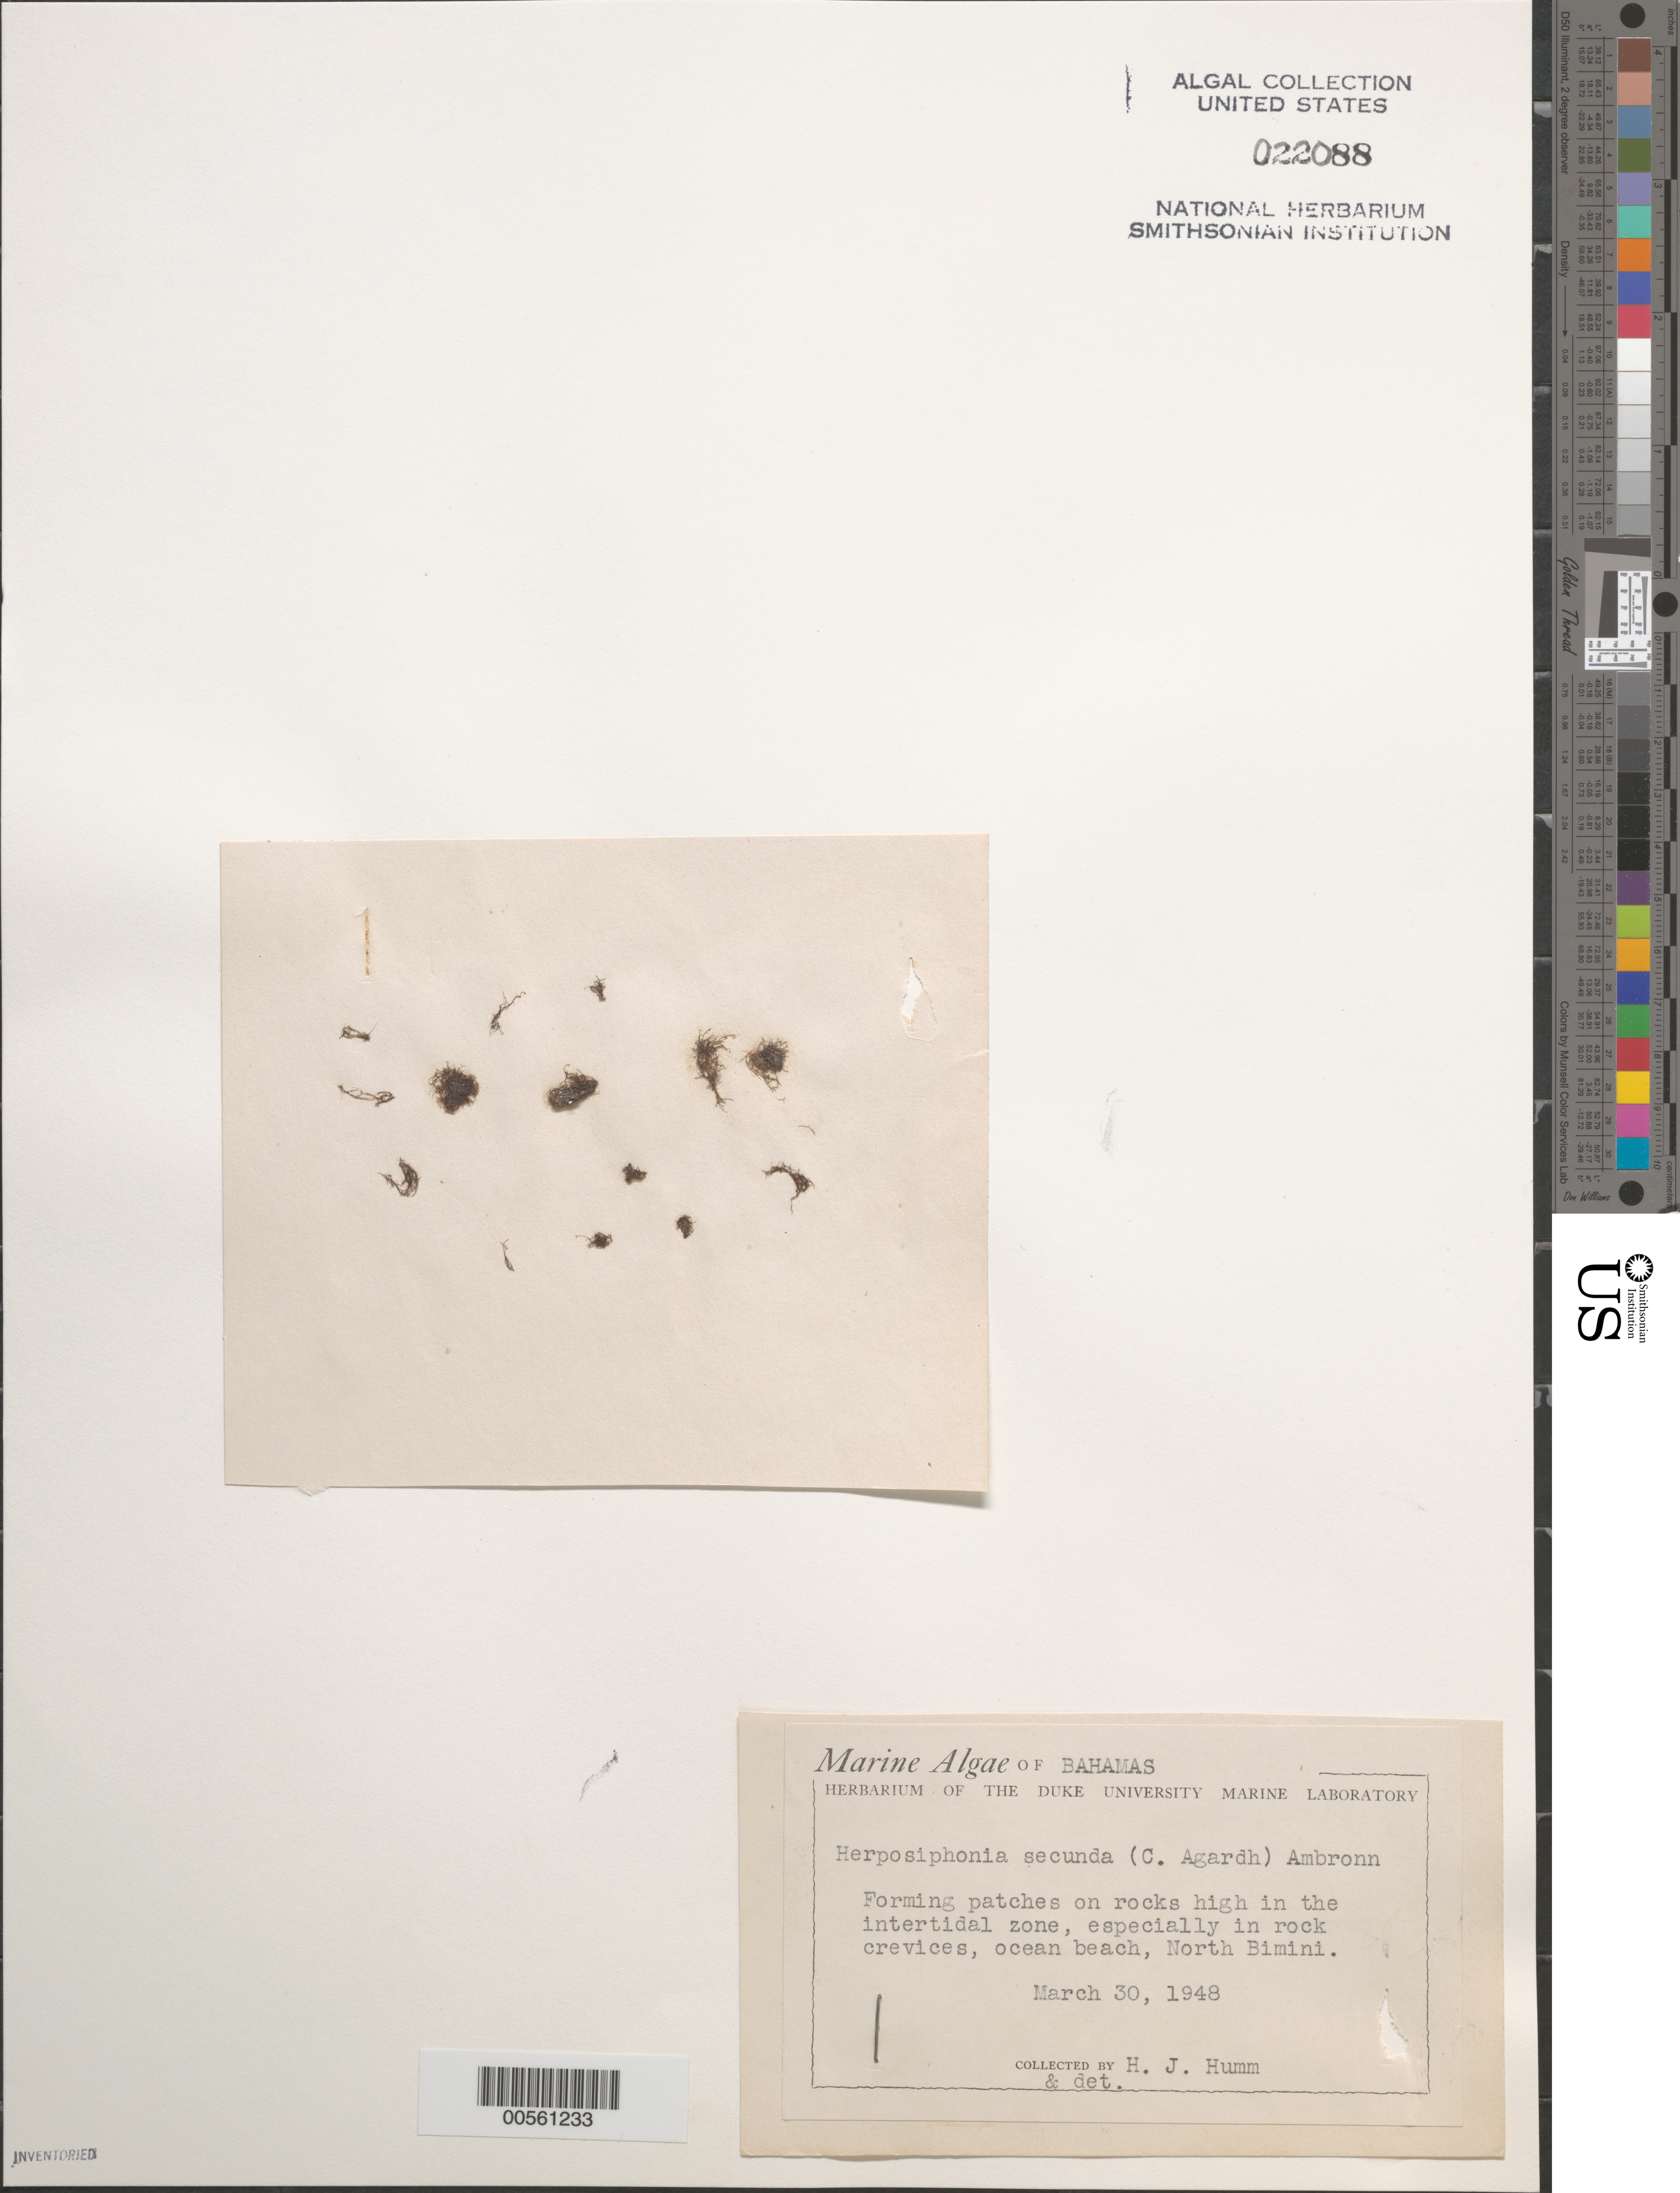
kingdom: Plantae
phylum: Rhodophyta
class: Florideophyceae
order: Ceramiales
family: Rhodomelaceae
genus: Herposiphonia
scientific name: Herposiphonia secunda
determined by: Humm, Harold J.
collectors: H. J. Humm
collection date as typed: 30 Mar 1948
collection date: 1948-03-30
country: Bahamas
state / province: Biminis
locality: North bimini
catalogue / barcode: US 22088